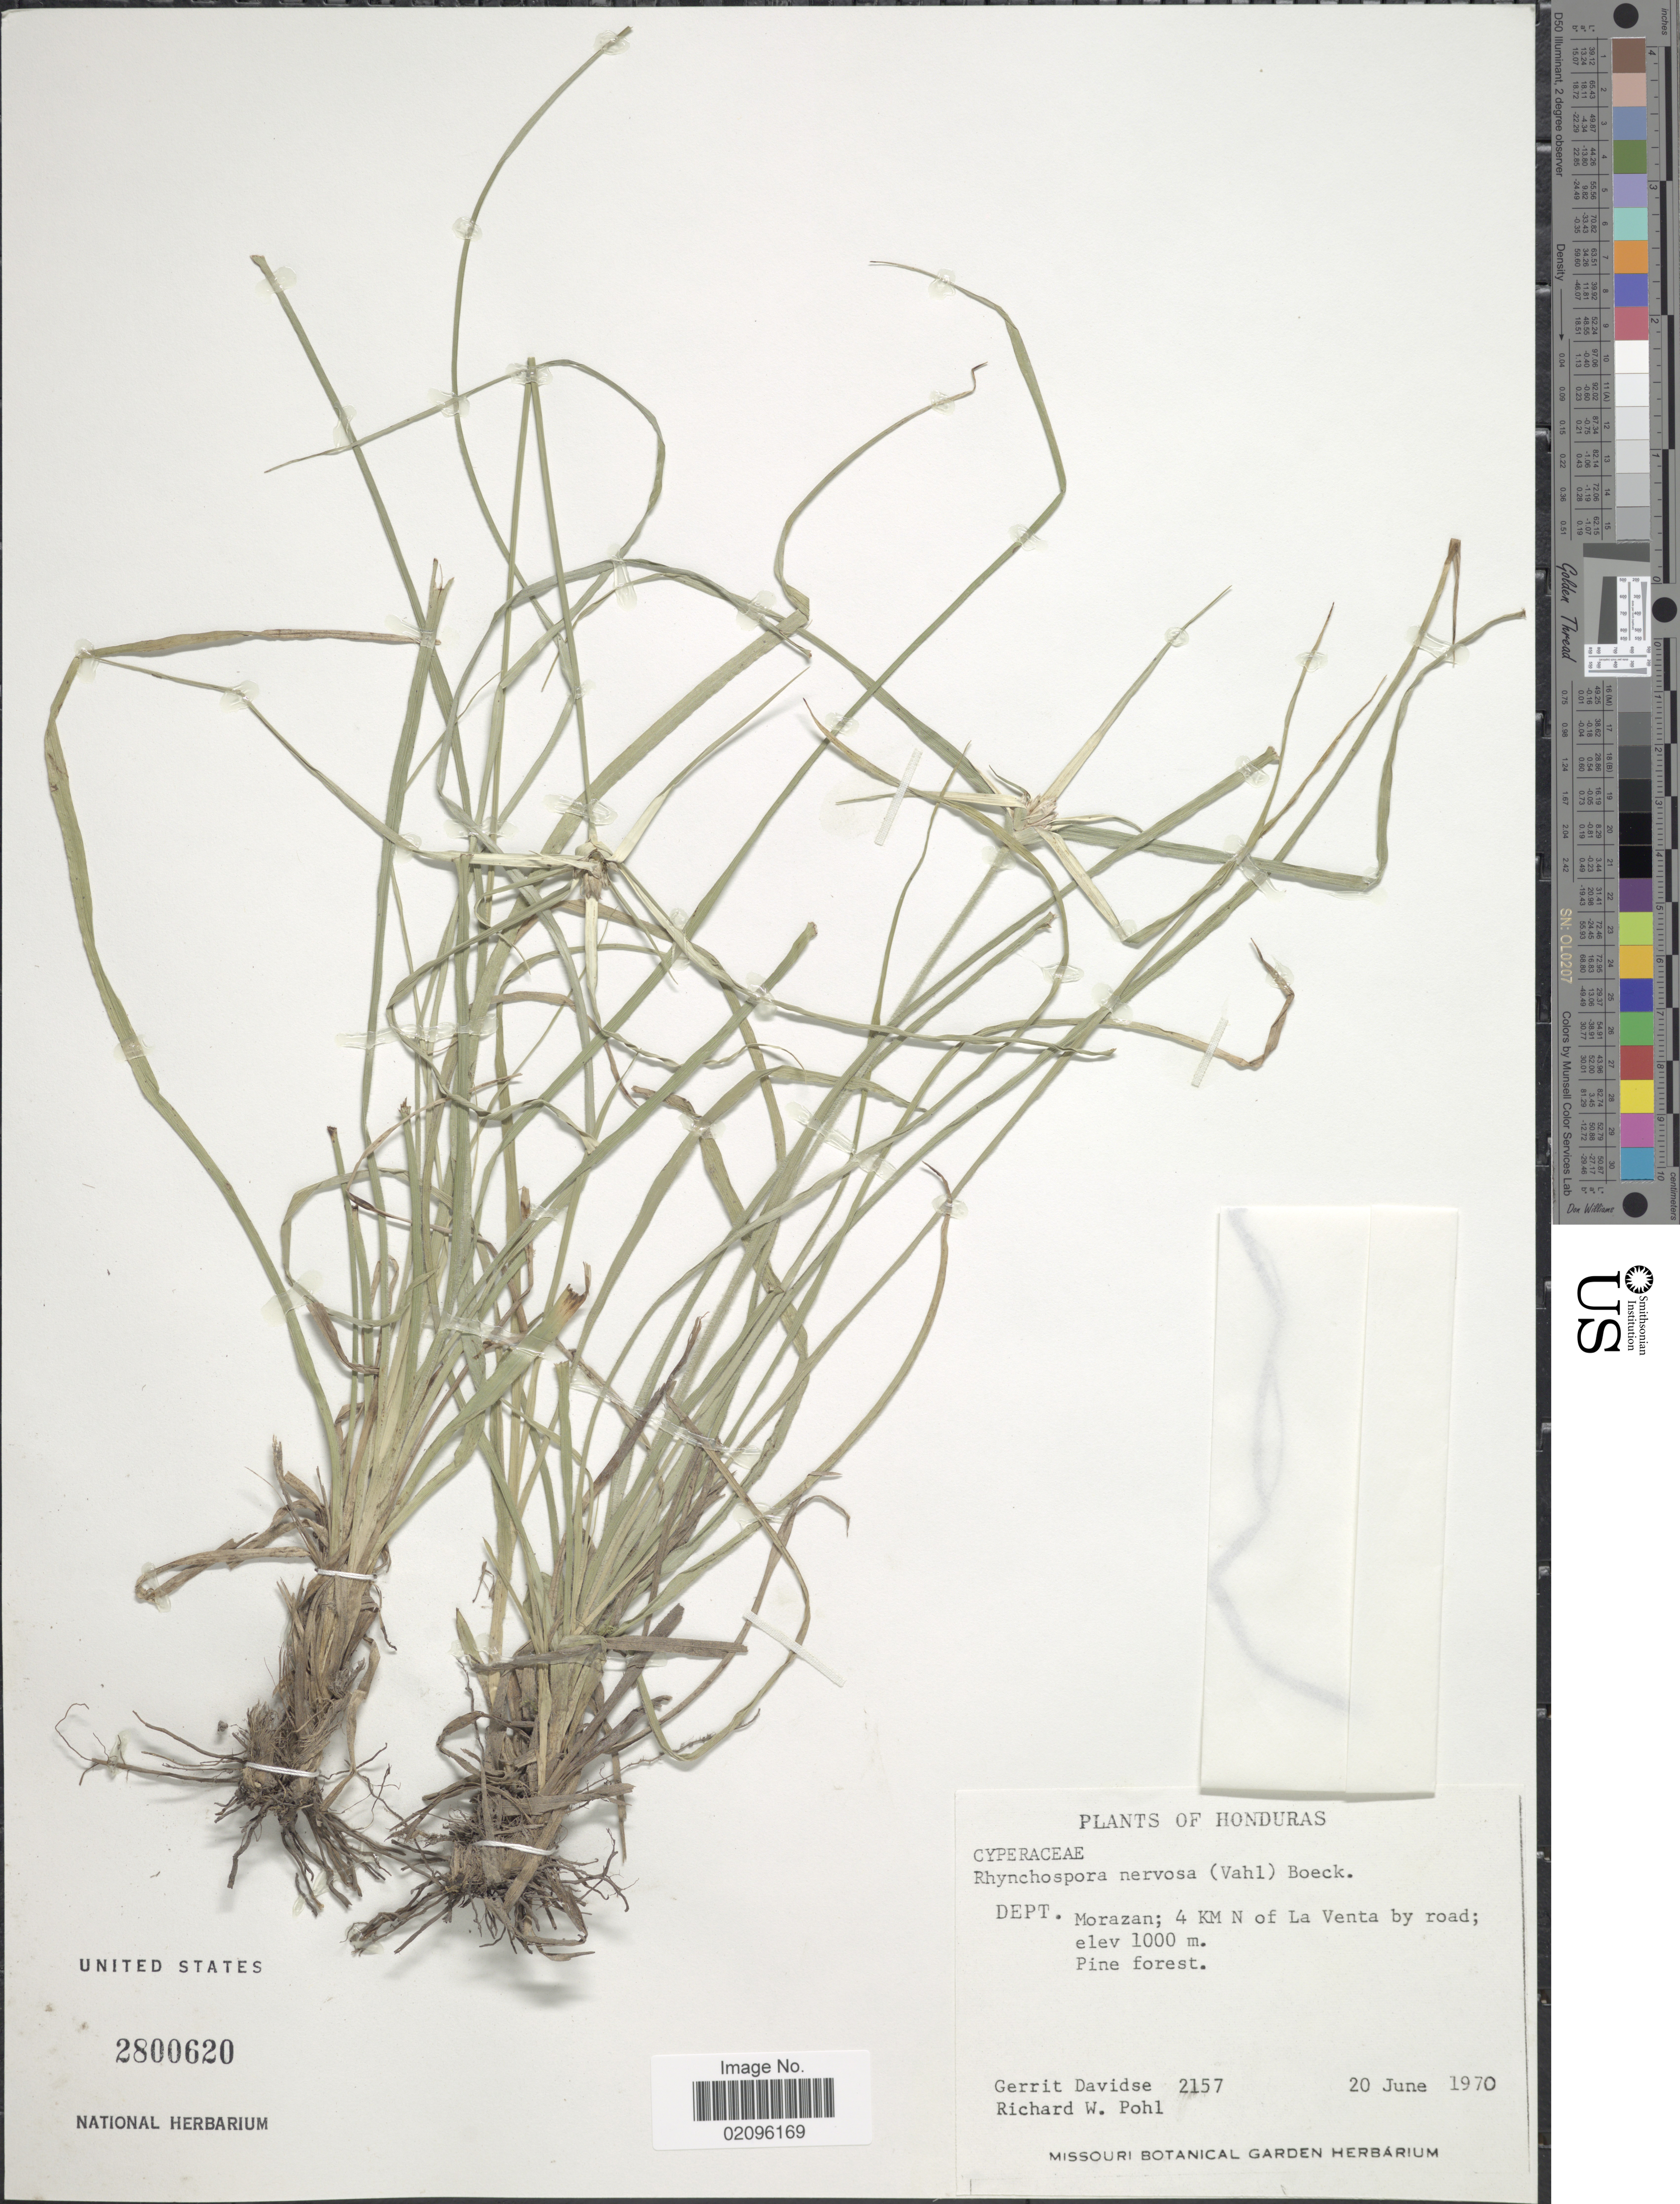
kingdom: Plantae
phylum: Tracheophyta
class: Liliopsida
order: Poales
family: Cyperaceae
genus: Rhynchospora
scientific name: Rhynchospora nervosa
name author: (Vahl) Boeckeler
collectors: G. Davidse & R. W. Pohl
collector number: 2157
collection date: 1970-06-20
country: Honduras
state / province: Fco. Morazán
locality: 4 KM N of La Venta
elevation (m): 1000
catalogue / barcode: US 2800620